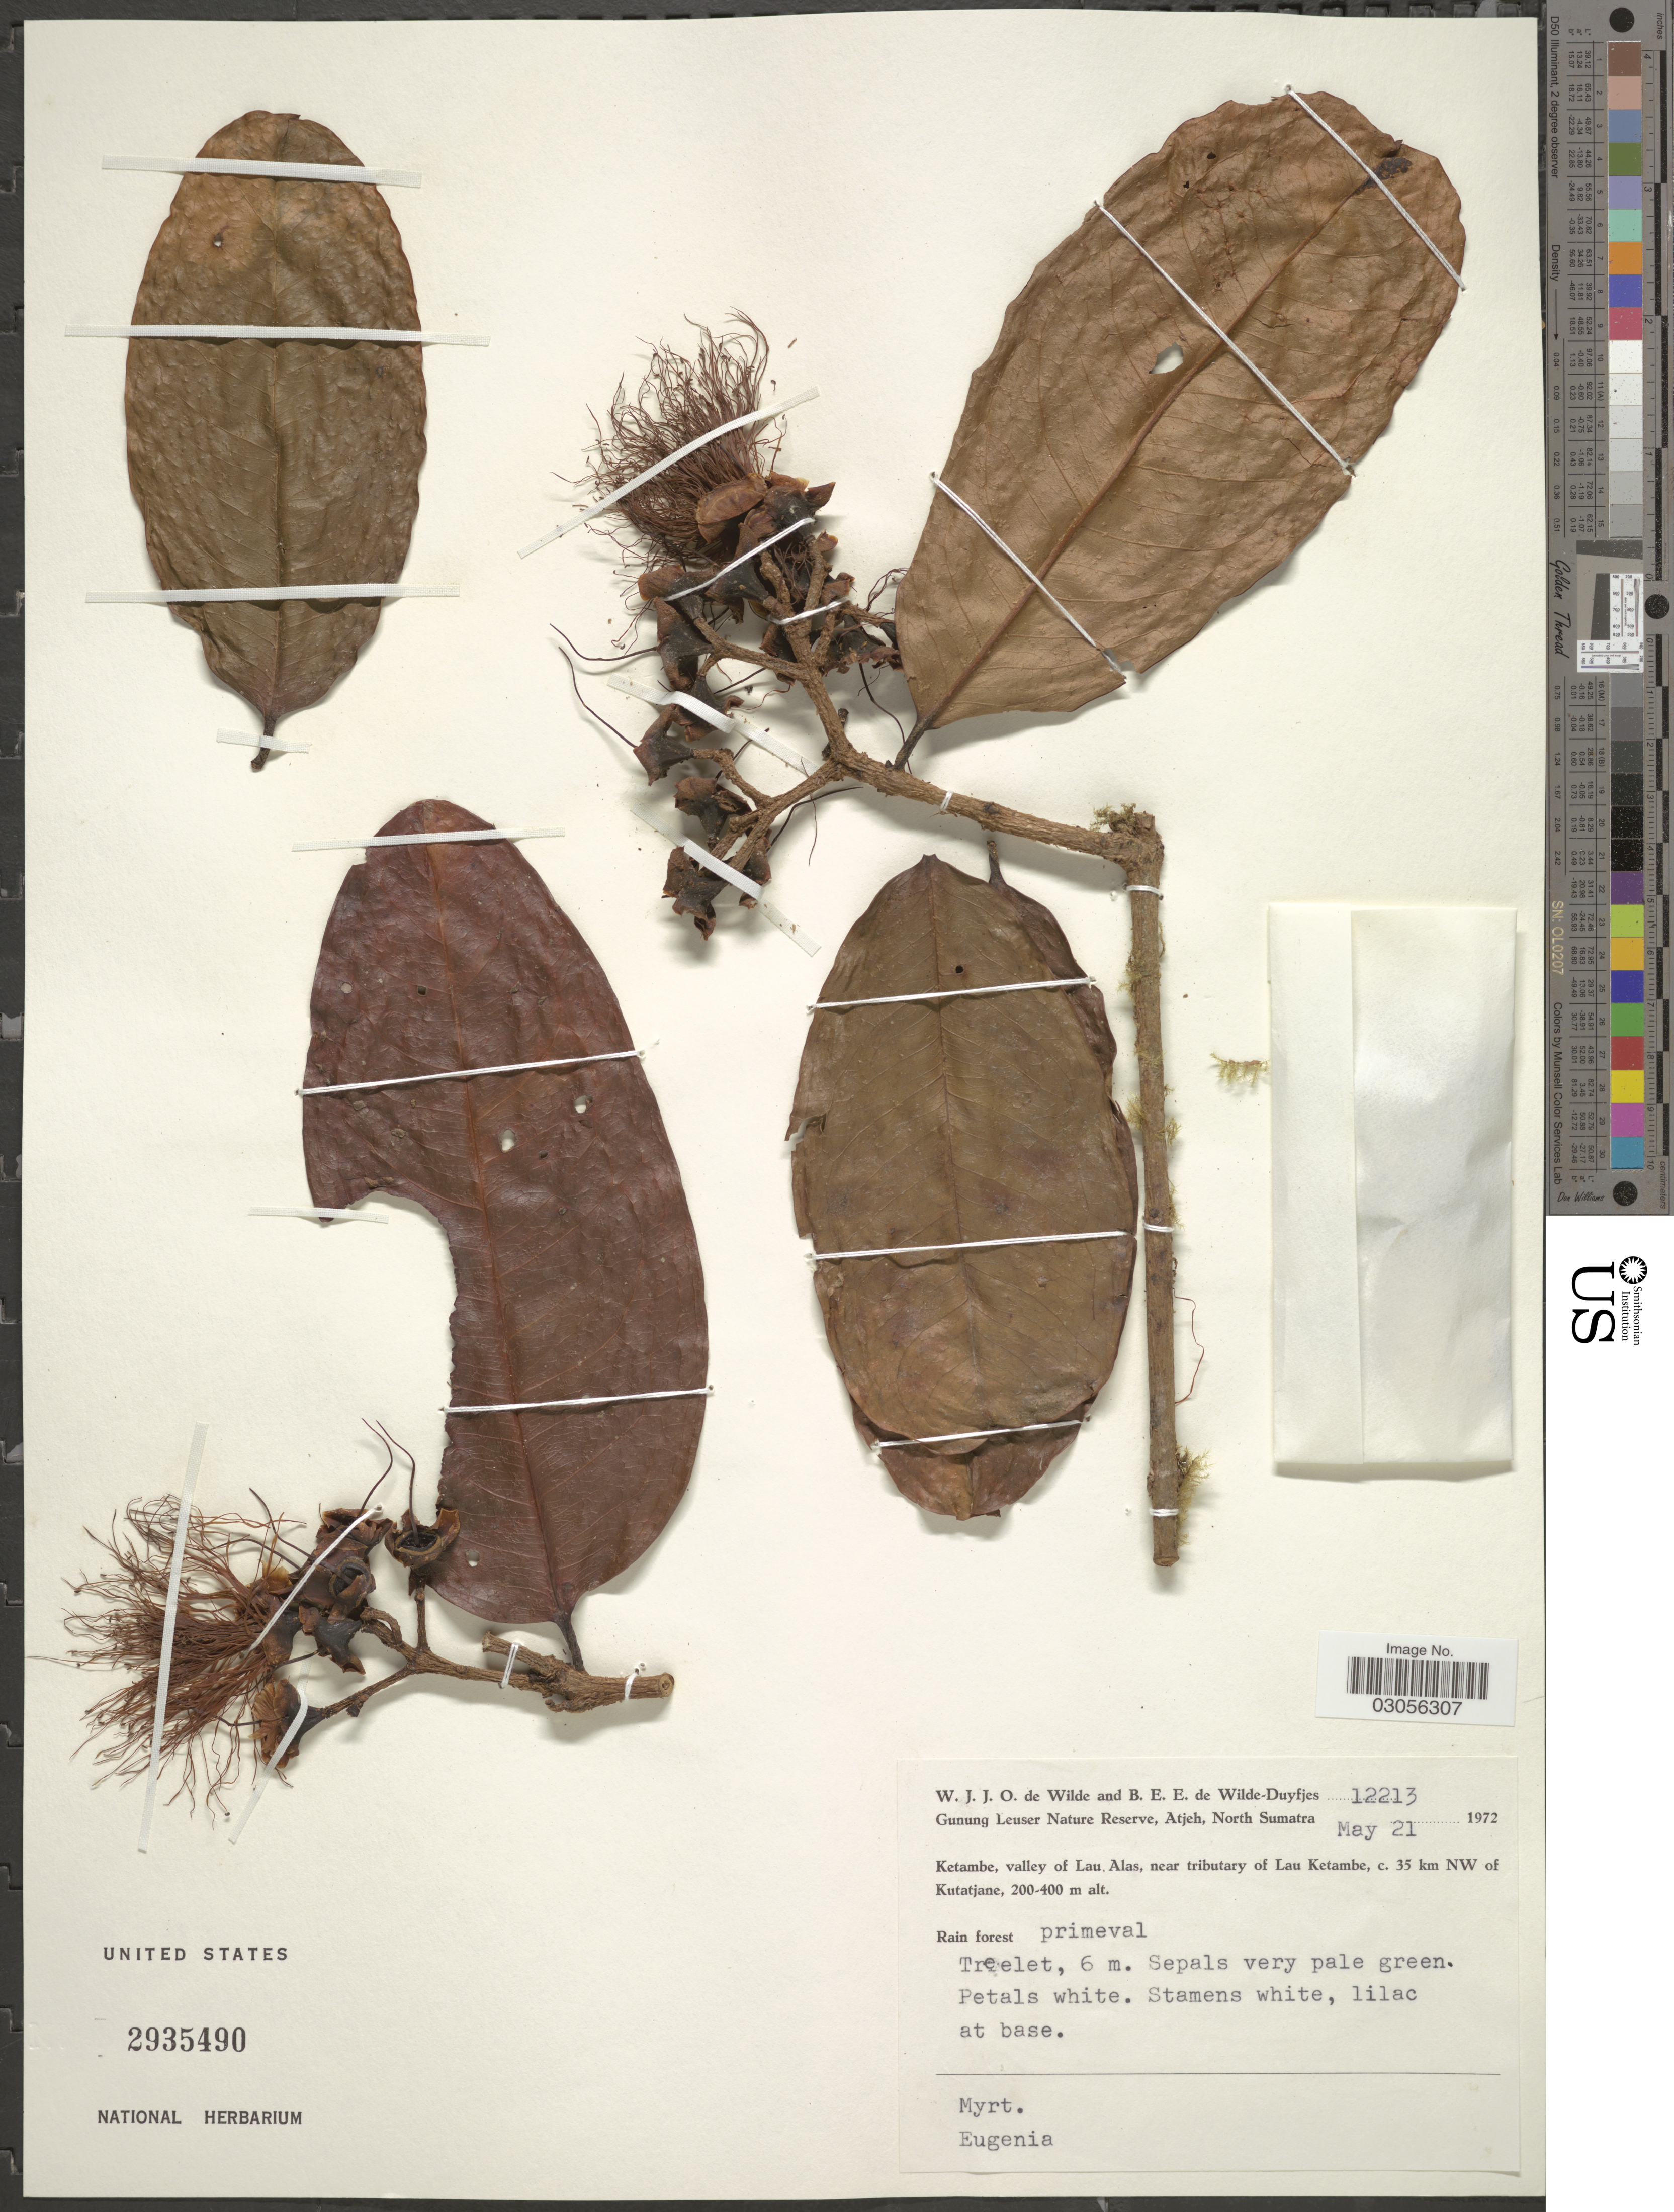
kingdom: Plantae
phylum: Tracheophyta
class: Magnoliopsida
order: Myrtales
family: Myrtaceae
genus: Syzygium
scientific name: Syzygium sp.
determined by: Strong, M. T., (US), Smithsonian Institution - National Museum of Natural History (UNITED STATES)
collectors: W. J. de Wilde & B. E. de Wilde-Duyfjes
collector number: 12213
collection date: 1972-05-21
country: Indonesia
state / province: Sumatra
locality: Gunung Leuser Nature Reserve, Atjeh, North Sumatra. Ketambe, valley of Lau Alas, near tributary of Lau Ketambe, c. 35 km NW of Kutatjane.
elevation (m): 200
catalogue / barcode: US 2935490